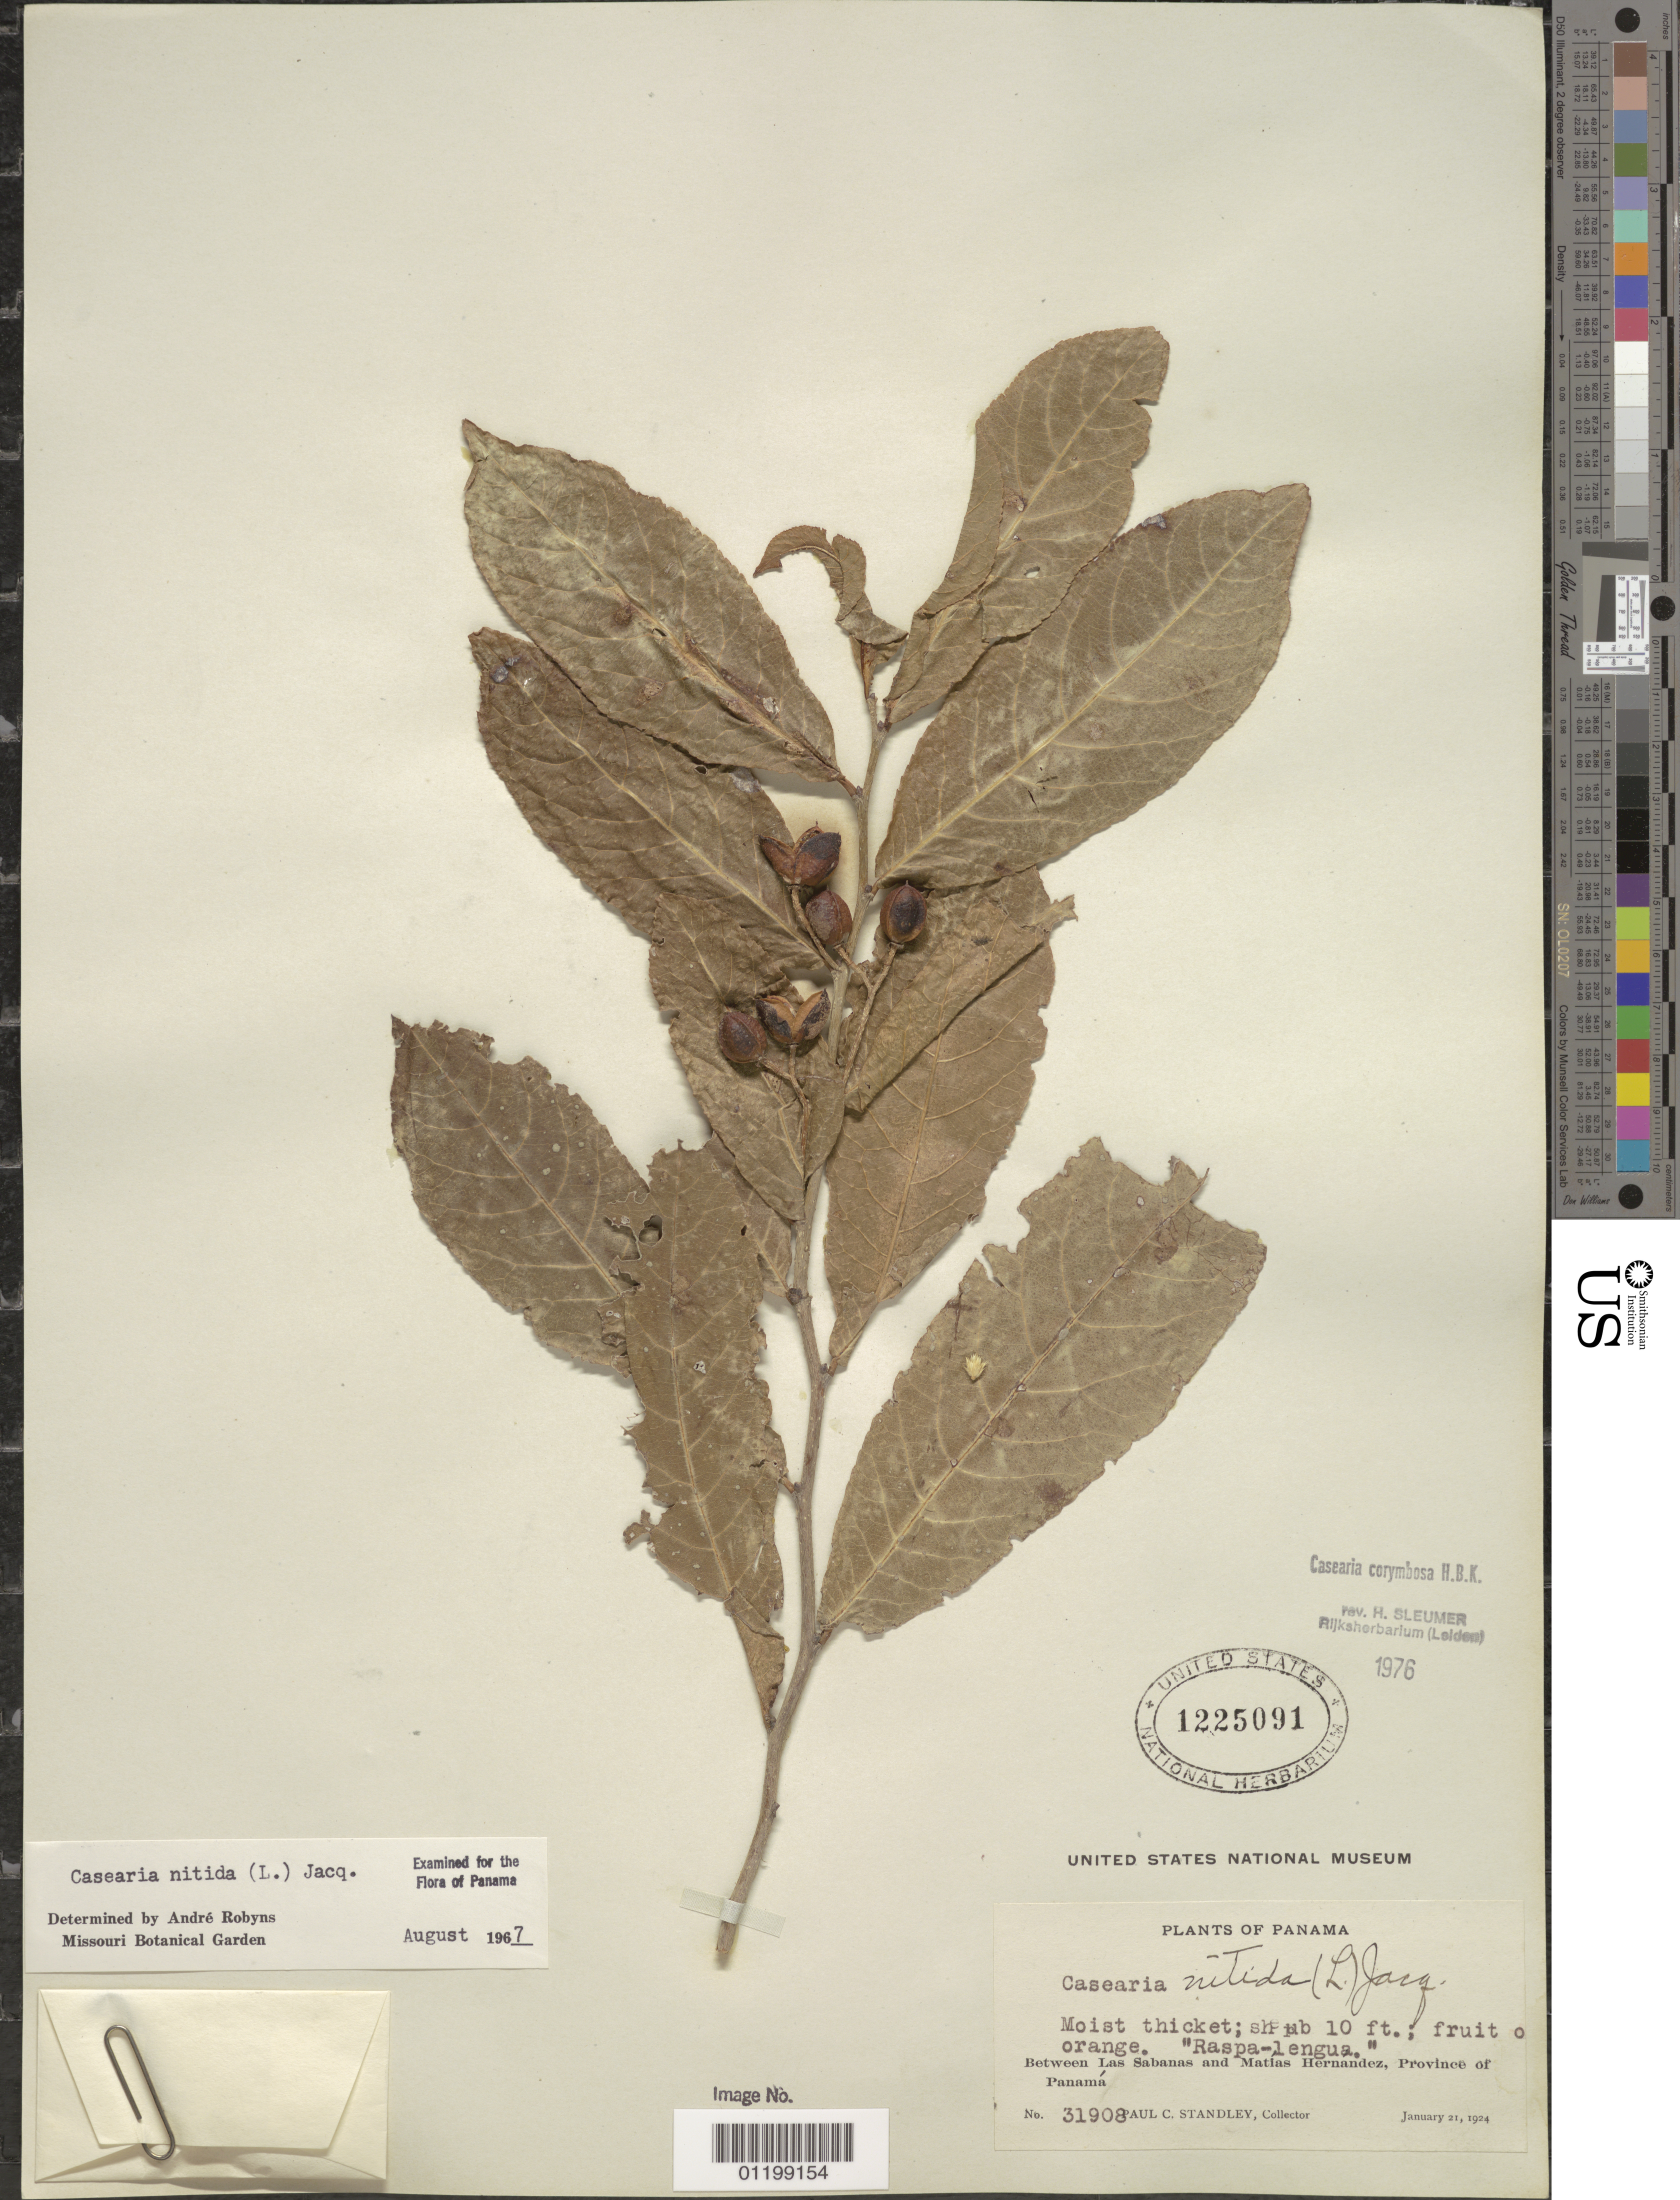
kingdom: Plantae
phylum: Tracheophyta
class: Magnoliopsida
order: Malpighiales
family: Salicaceae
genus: Casearia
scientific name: Casearia corymbosa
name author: Kunth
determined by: Sleumer, H. O.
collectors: P. C. Standley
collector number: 31908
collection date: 1924-01-21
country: Panama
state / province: Panamá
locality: Between Las Sabanas and Matias Hernandez.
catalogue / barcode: US 1225091